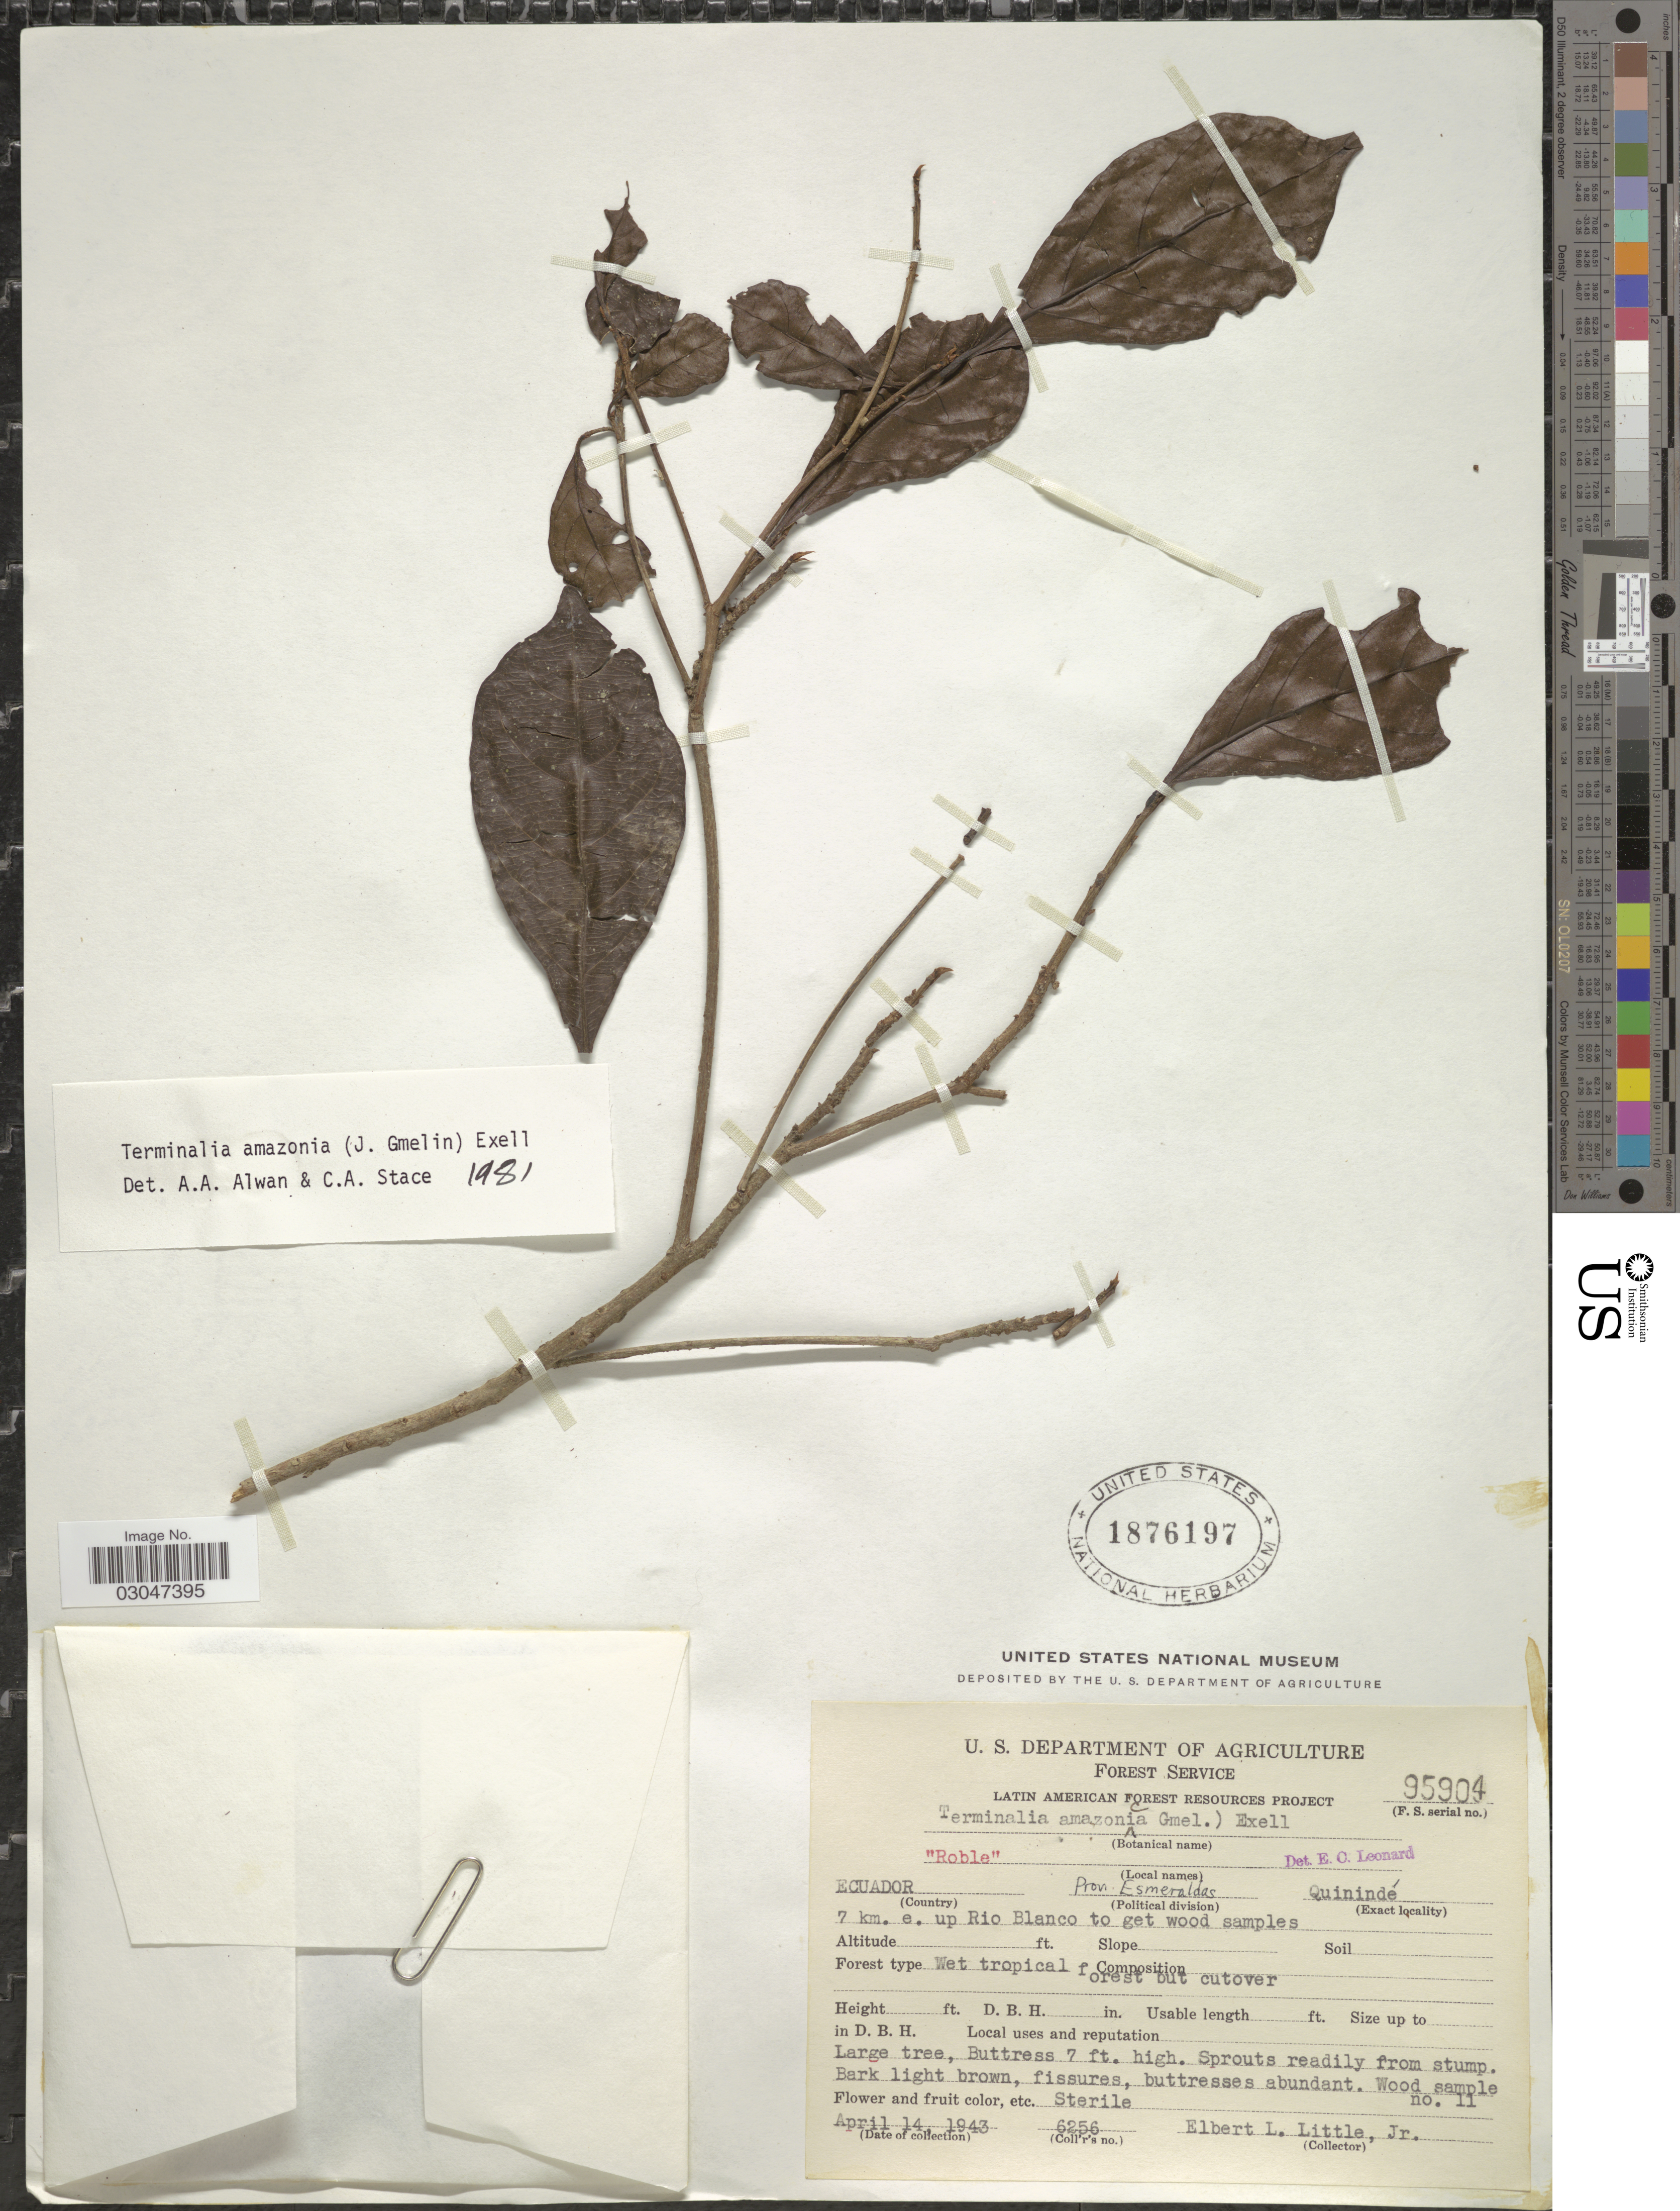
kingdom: Plantae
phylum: Tracheophyta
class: Magnoliopsida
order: Myrtales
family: Combretaceae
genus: Terminalia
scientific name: Terminalia amazonia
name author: (J.F. Gmel.) Exell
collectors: E. L. Little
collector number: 6256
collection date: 1943-04-14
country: Ecuador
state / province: Esmeraldas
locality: Quinindé, 7 km. e. up Rio Blanco to get wood samples.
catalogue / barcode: US 1876197